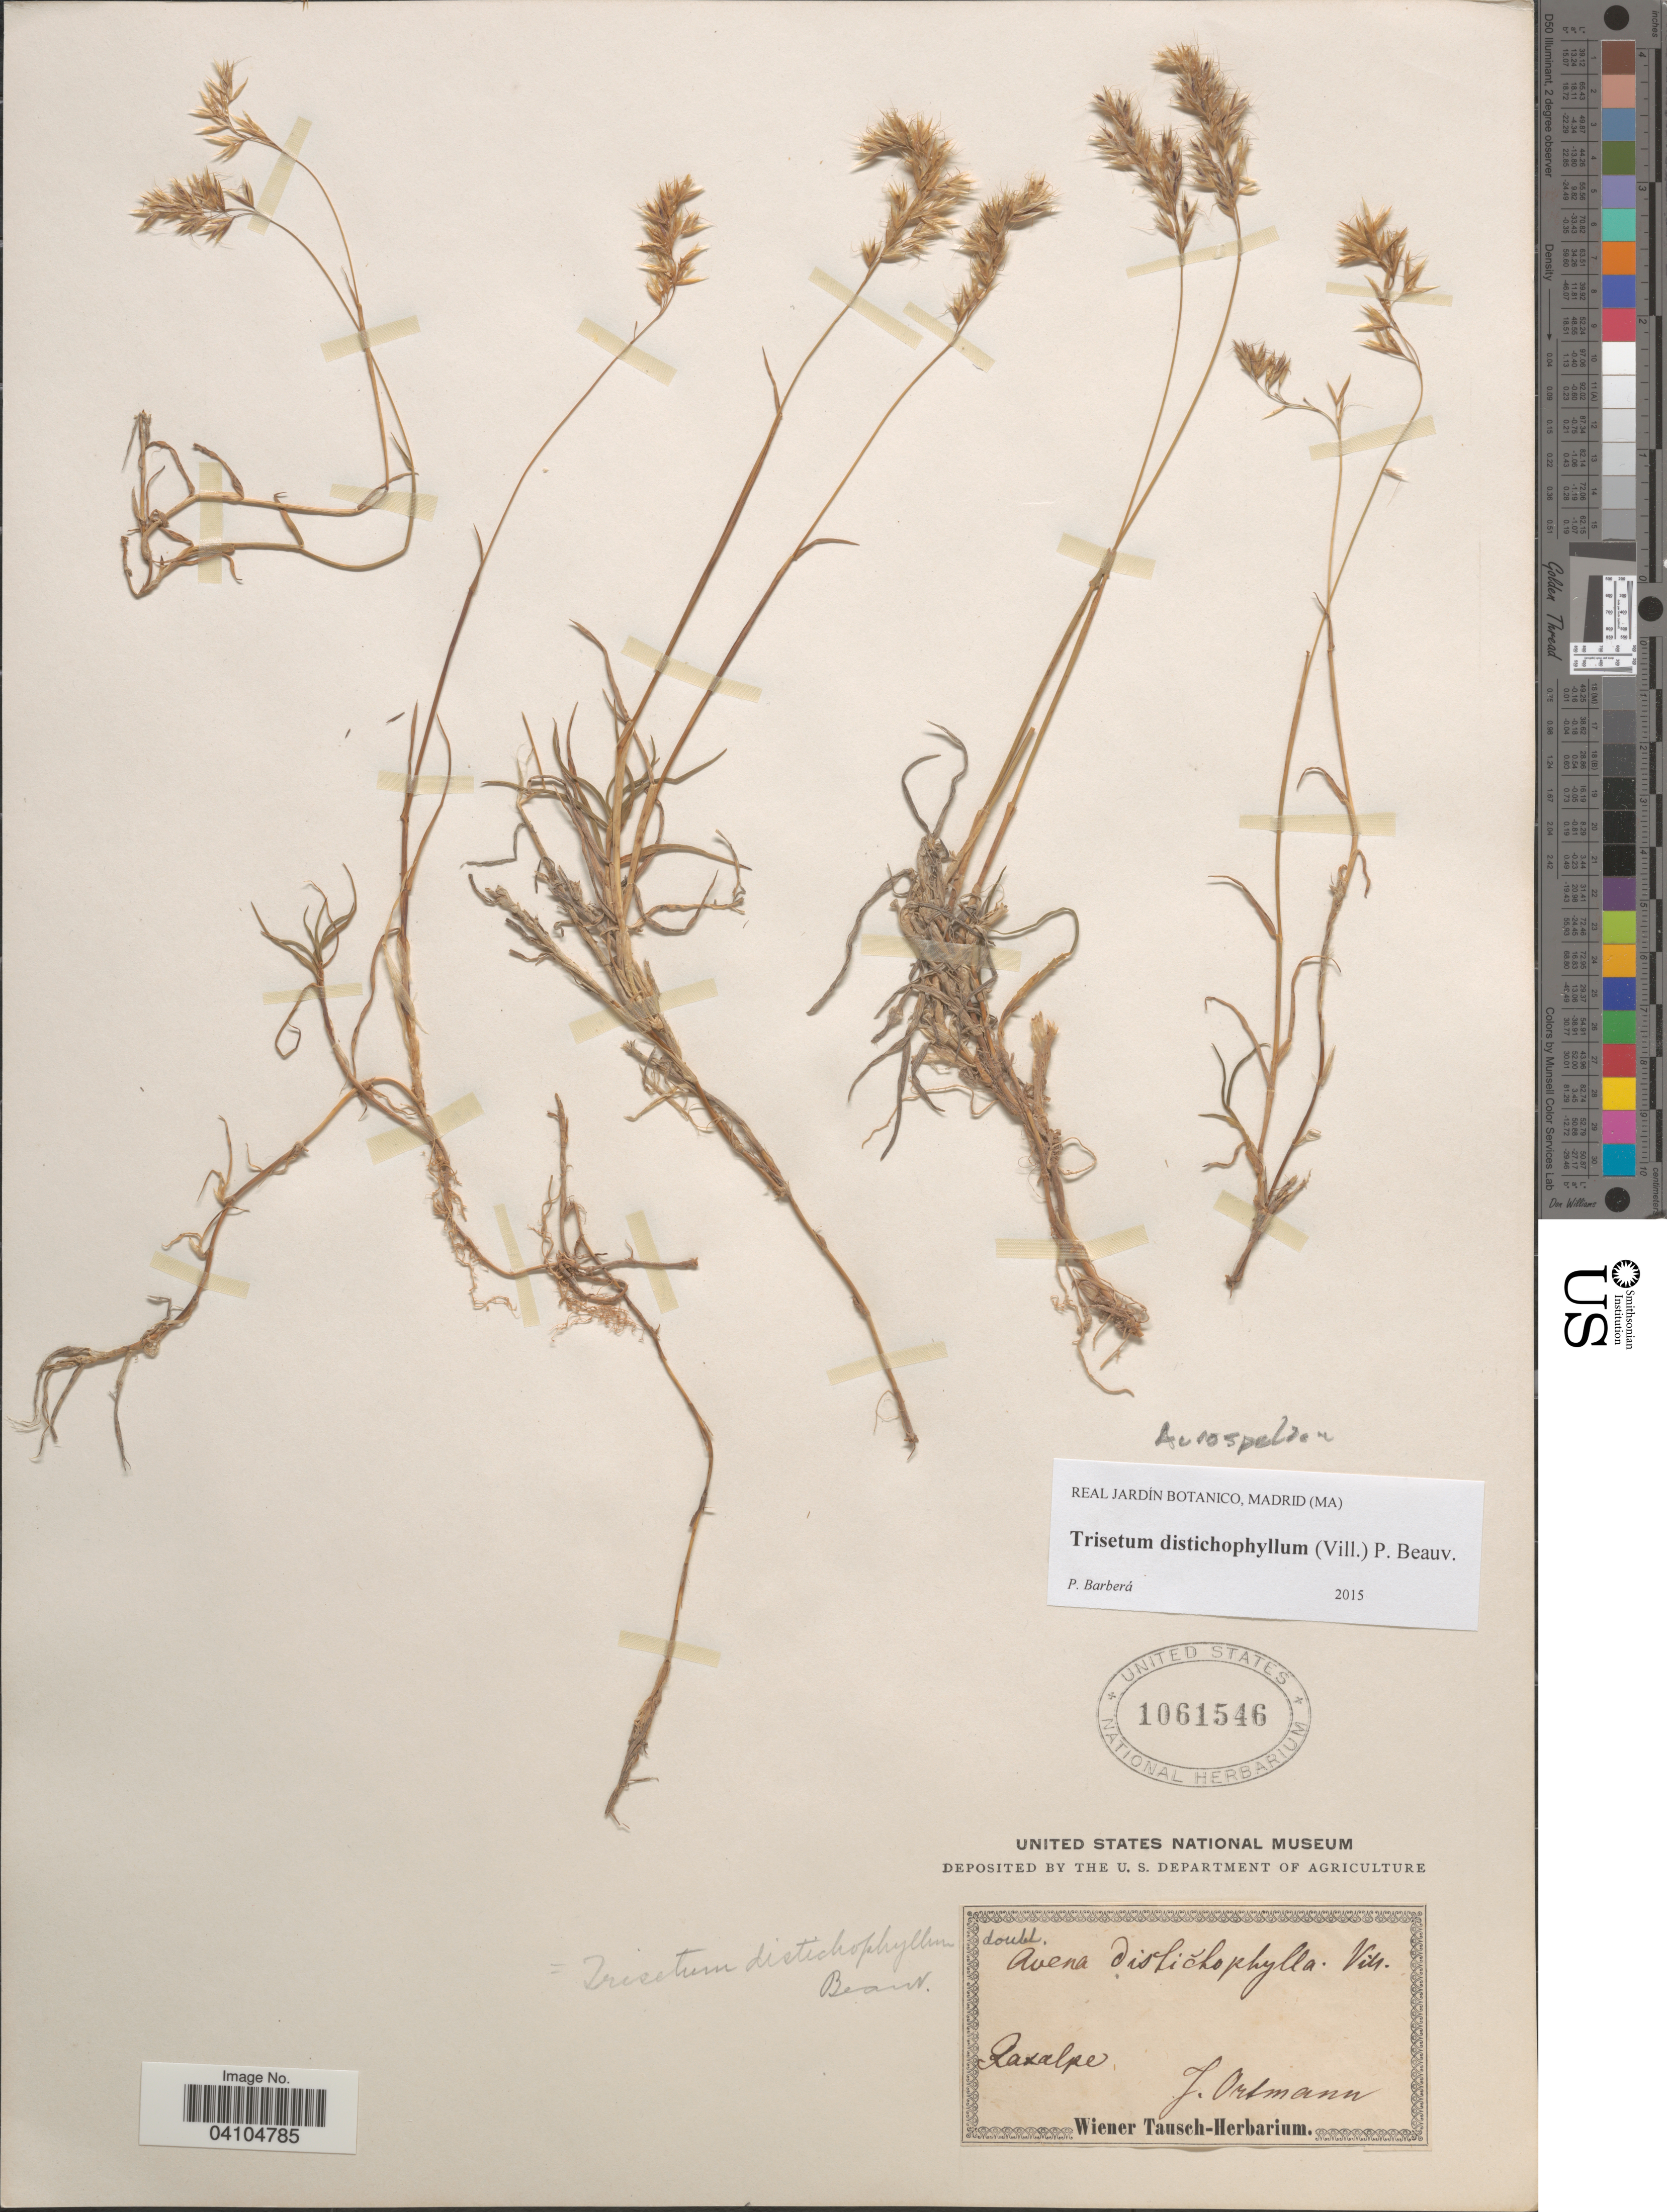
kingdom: Plantae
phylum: Tracheophyta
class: Liliopsida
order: Poales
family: Poaceae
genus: Acrospelion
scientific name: Acrospelion distichophyllum ined.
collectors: J. Ortmann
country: Austria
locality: Raxalpe.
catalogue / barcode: US 1061546